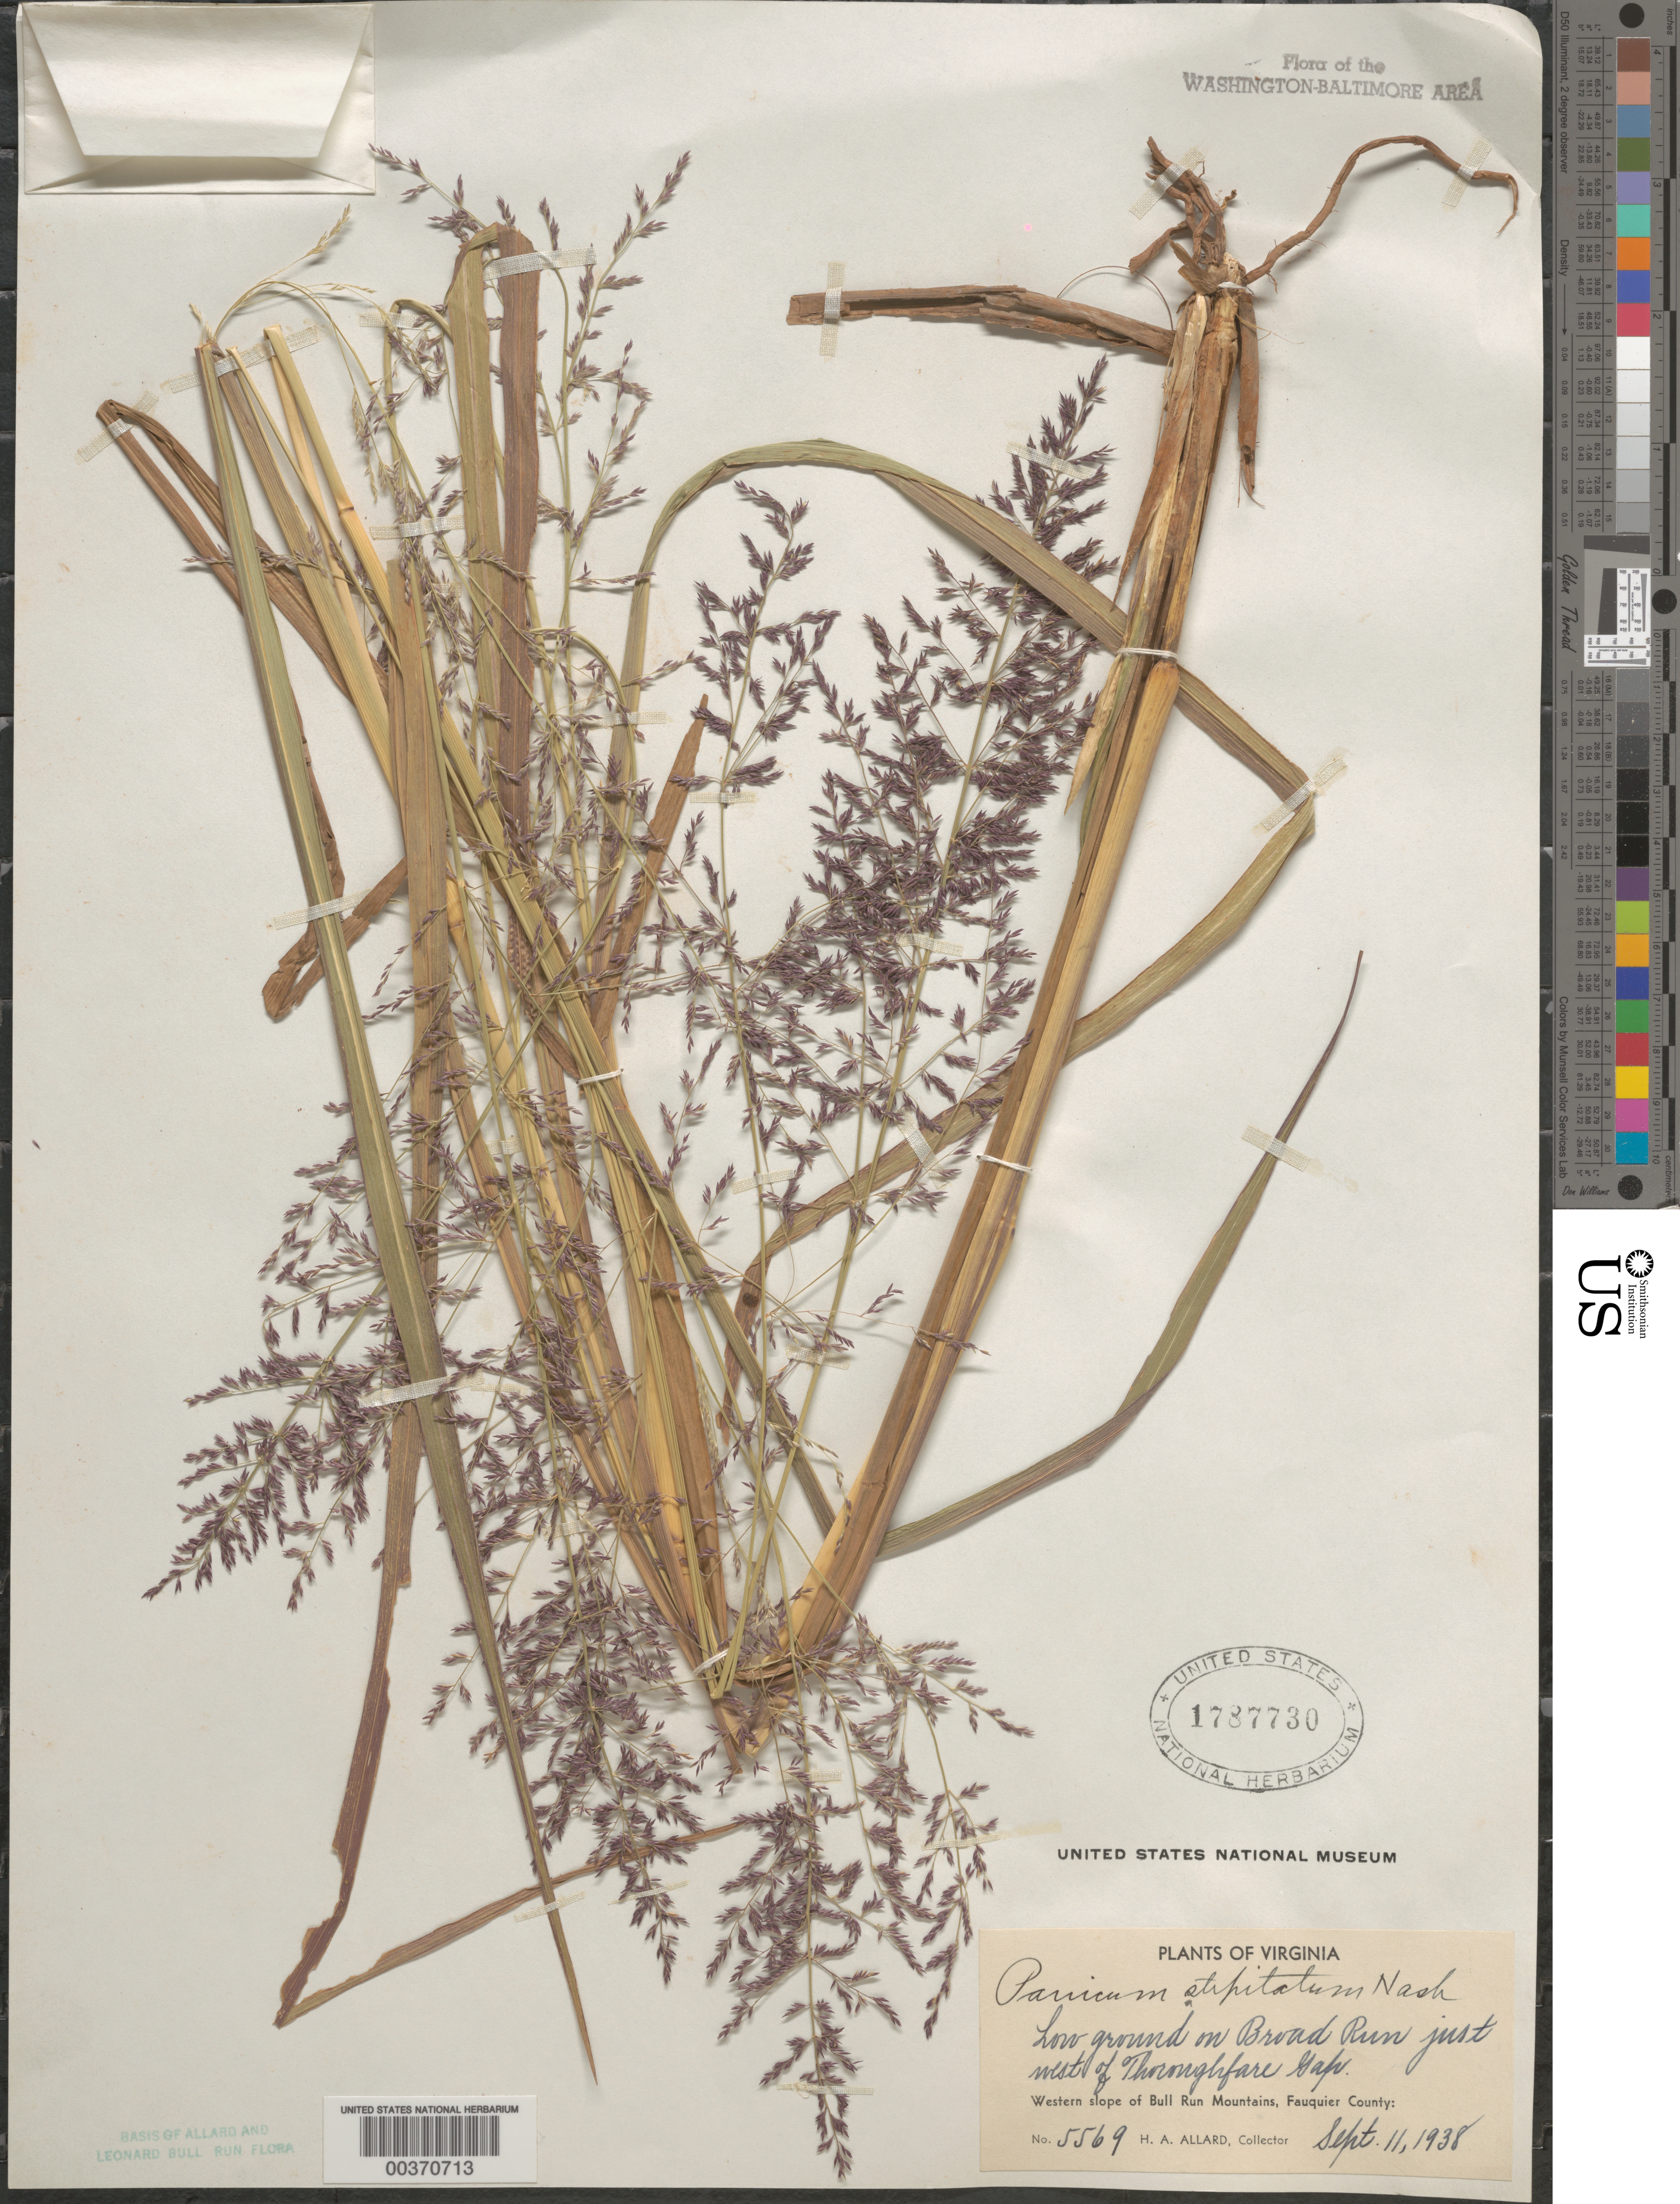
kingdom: Plantae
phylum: Tracheophyta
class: Liliopsida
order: Poales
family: Poaceae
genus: Coleataenia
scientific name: Coleataenia rigidula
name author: (Bosc ex Nees) LeBlond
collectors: H. A. Allard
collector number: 5569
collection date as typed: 11 Sep 1938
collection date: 1938-09-11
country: United States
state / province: Virginia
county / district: Fauquier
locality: Broad Run, west of Thorofare Gap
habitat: Low ground of run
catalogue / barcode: US 1787730